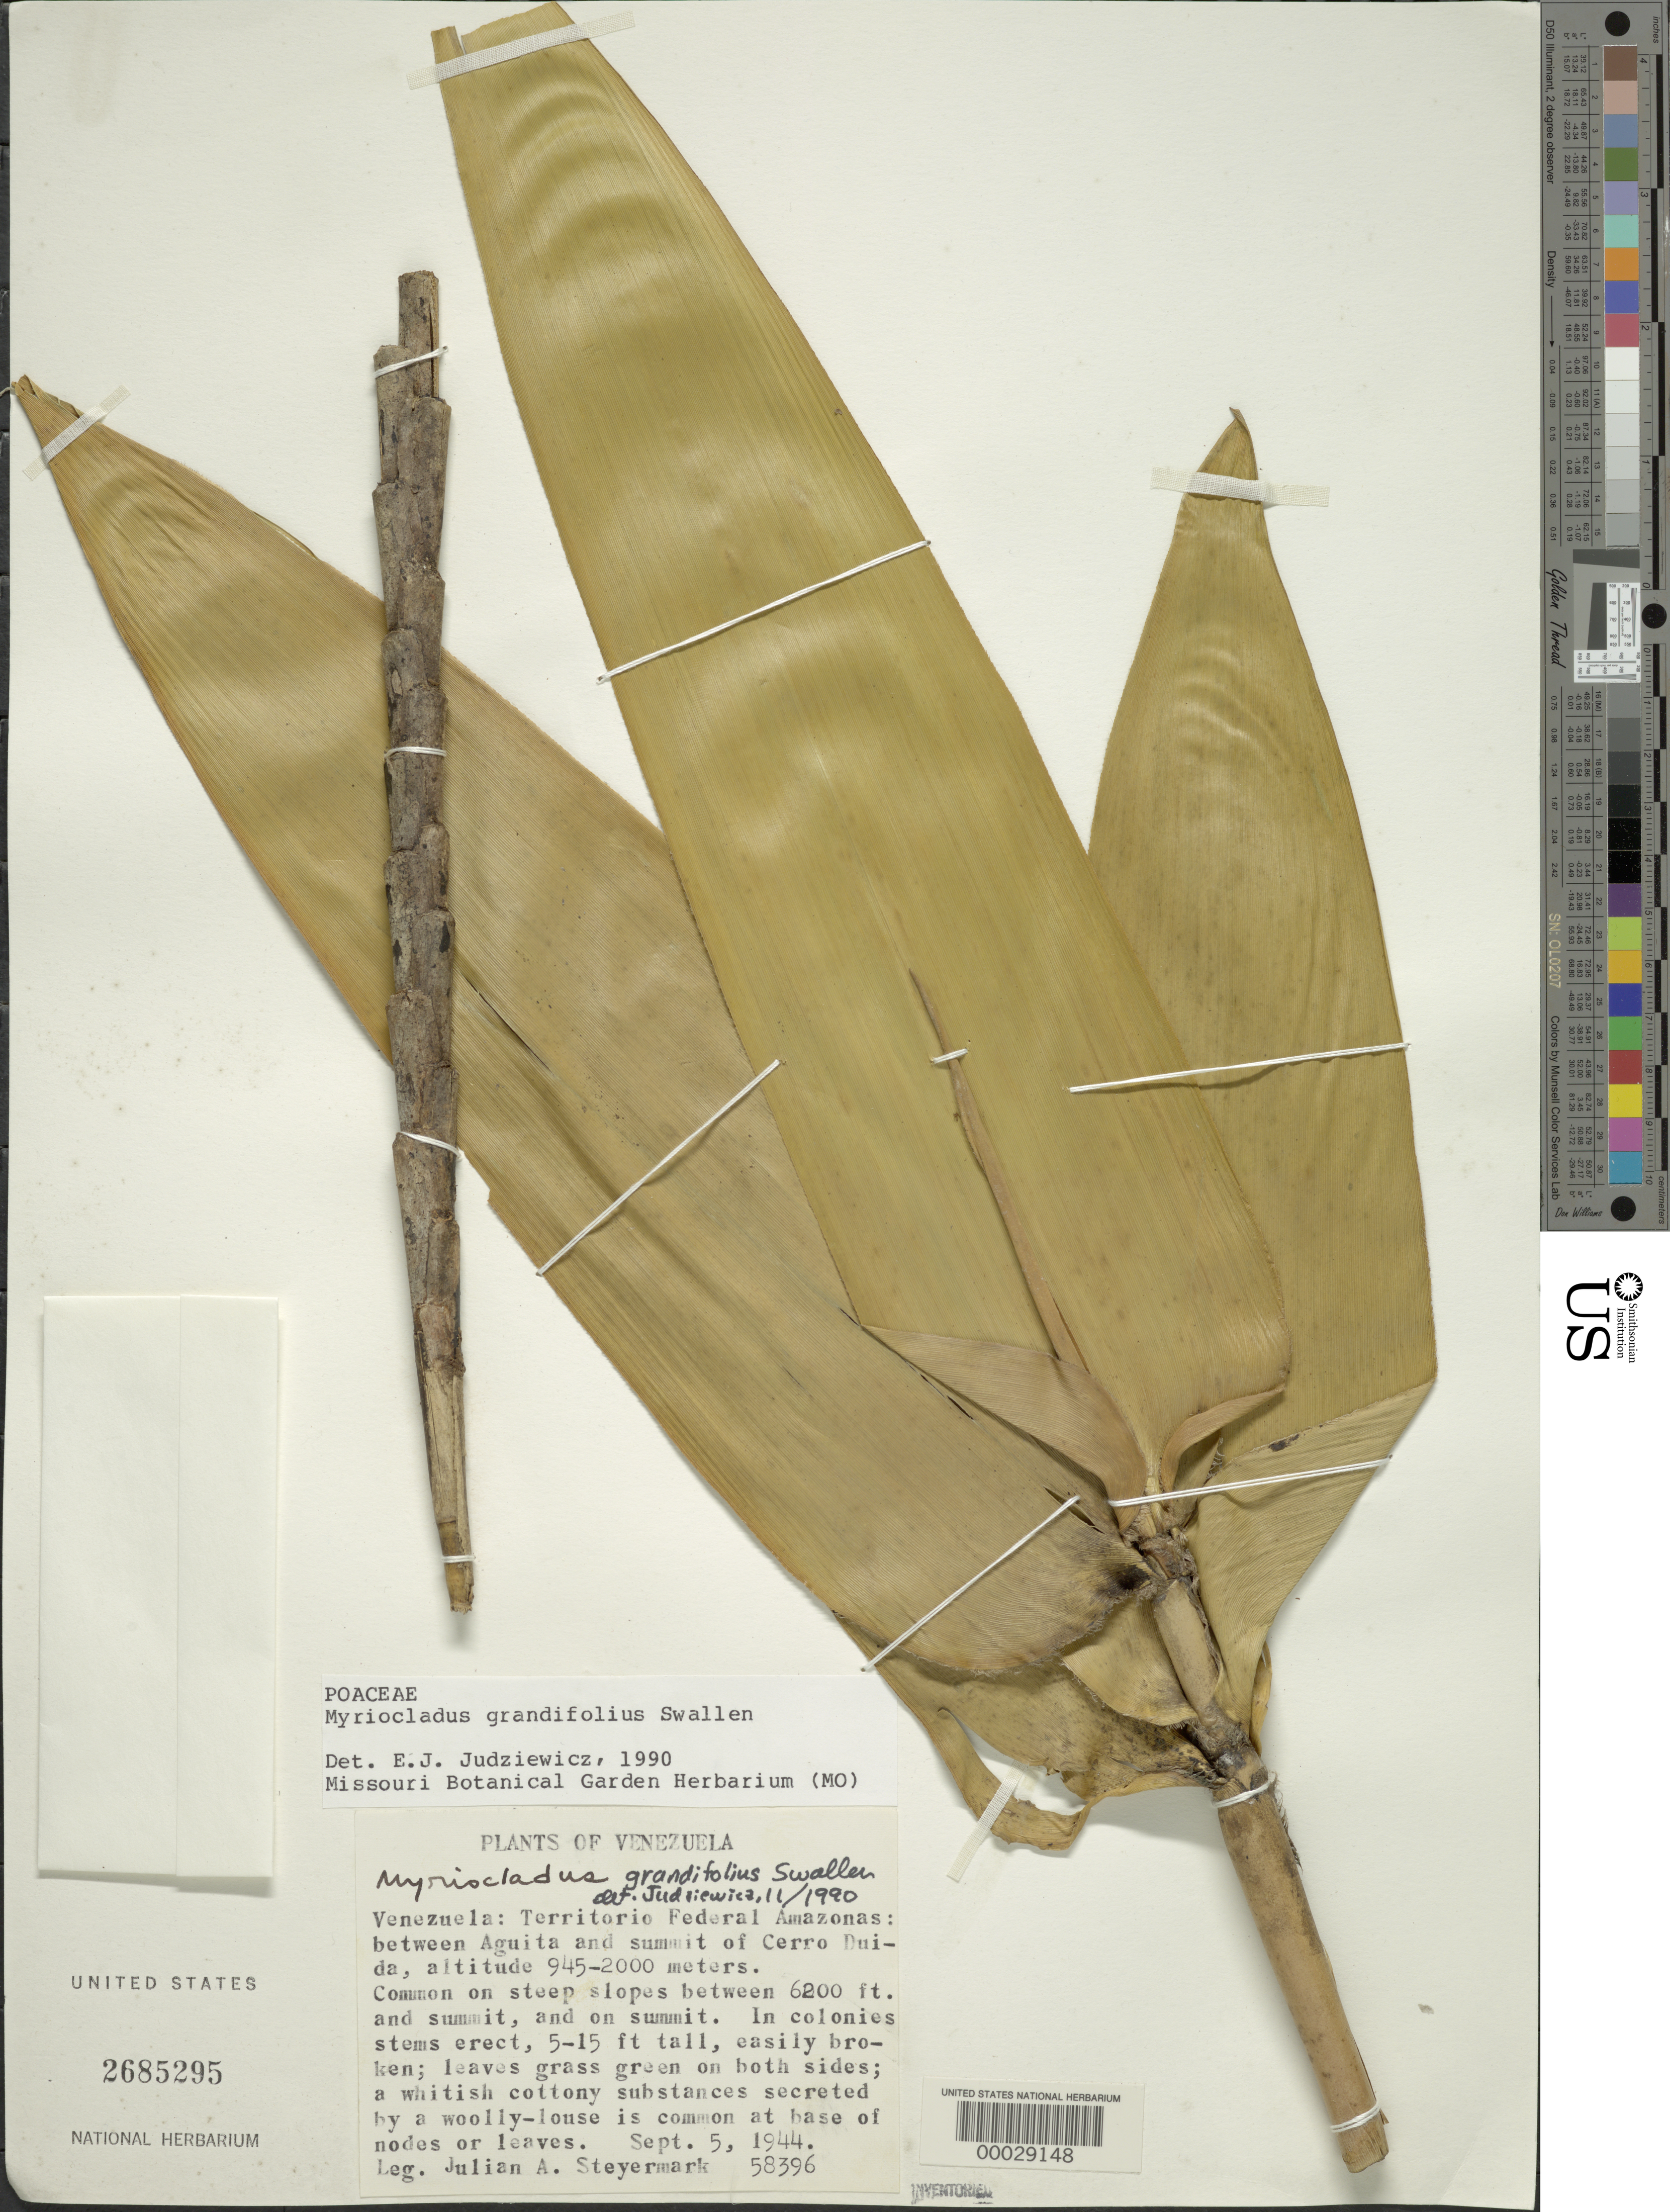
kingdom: Plantae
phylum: Tracheophyta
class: Liliopsida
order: Poales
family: Poaceae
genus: Myriocladus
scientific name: Myriocladus grandifolius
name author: Swallen in Maguire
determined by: Judziewicz, E. J.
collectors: J. Steyermark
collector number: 58396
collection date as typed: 05 Sep 1944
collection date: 1944-09-05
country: Venezuela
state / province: Amazonas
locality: Between aguita and summit of Cerro Duida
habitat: Steep slopes and on summit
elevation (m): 945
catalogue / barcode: US 2685295